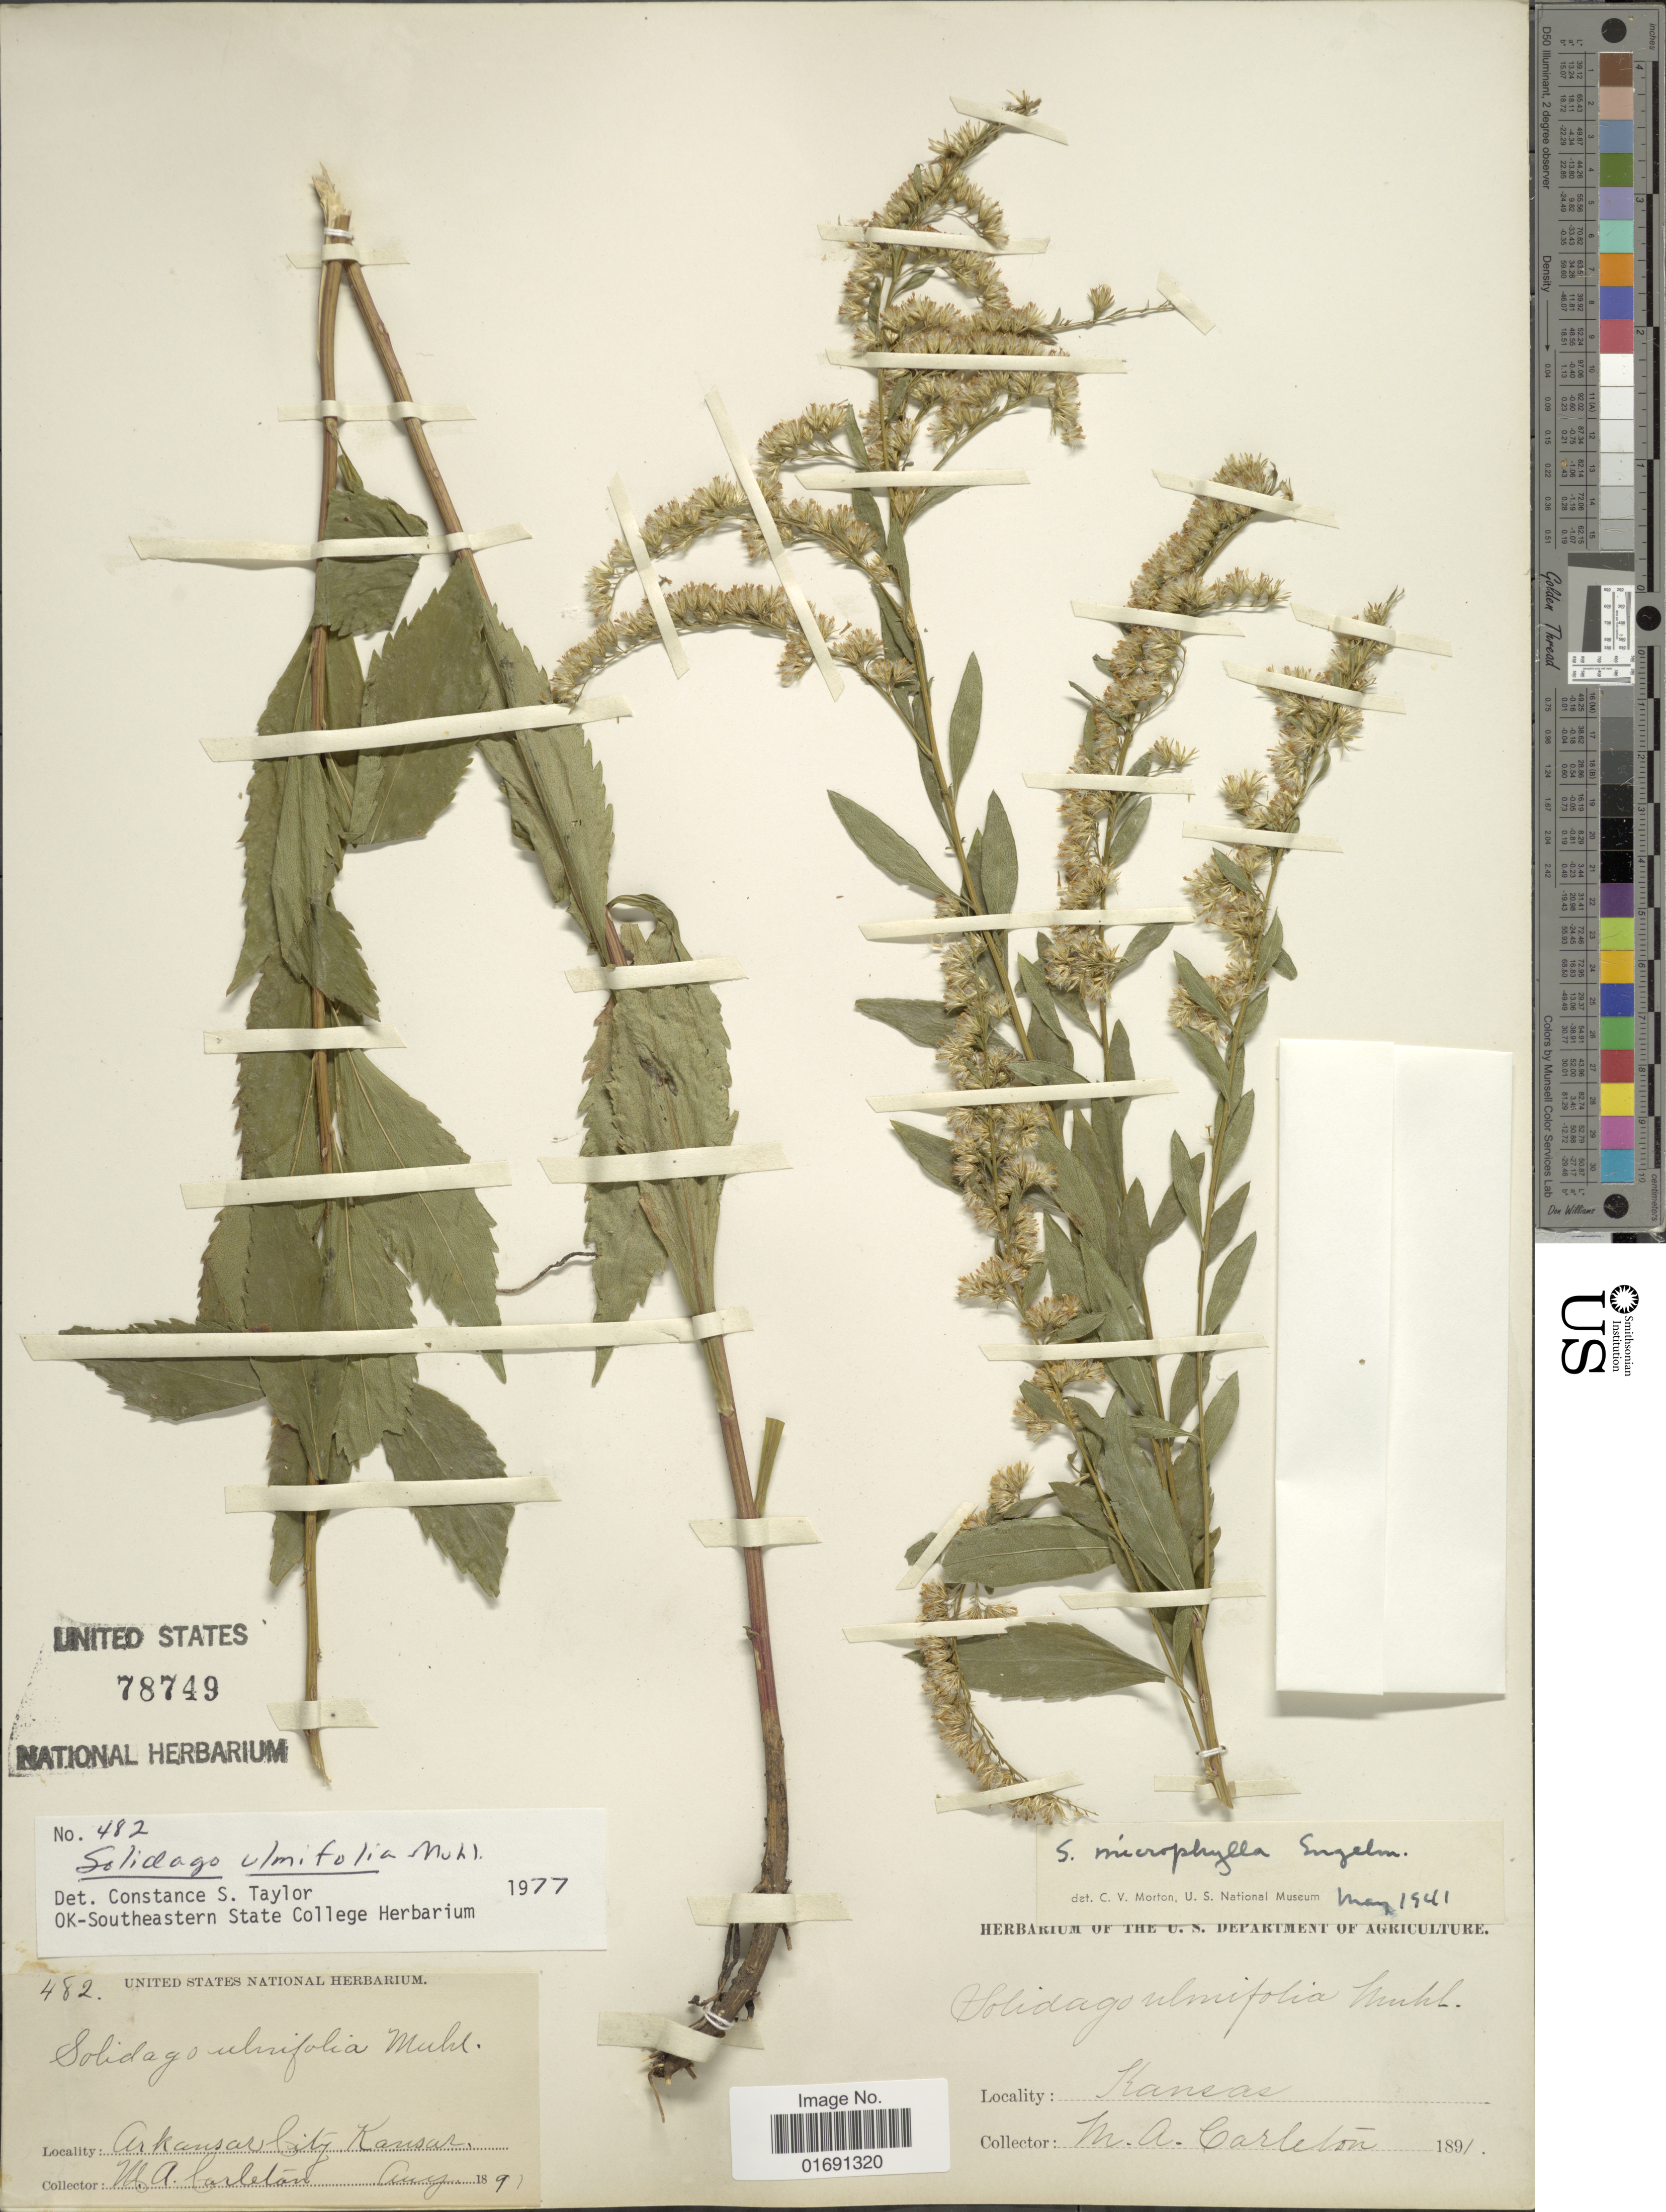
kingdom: Plantae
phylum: Tracheophyta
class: Magnoliopsida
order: Asterales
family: Asteraceae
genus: Solidago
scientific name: Solidago ulmifolia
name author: Muhl. ex Willd.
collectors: M. A. Carleton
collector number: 482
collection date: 1891-08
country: United States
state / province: Kansas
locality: Arkansas City, Kansas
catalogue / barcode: US 78749